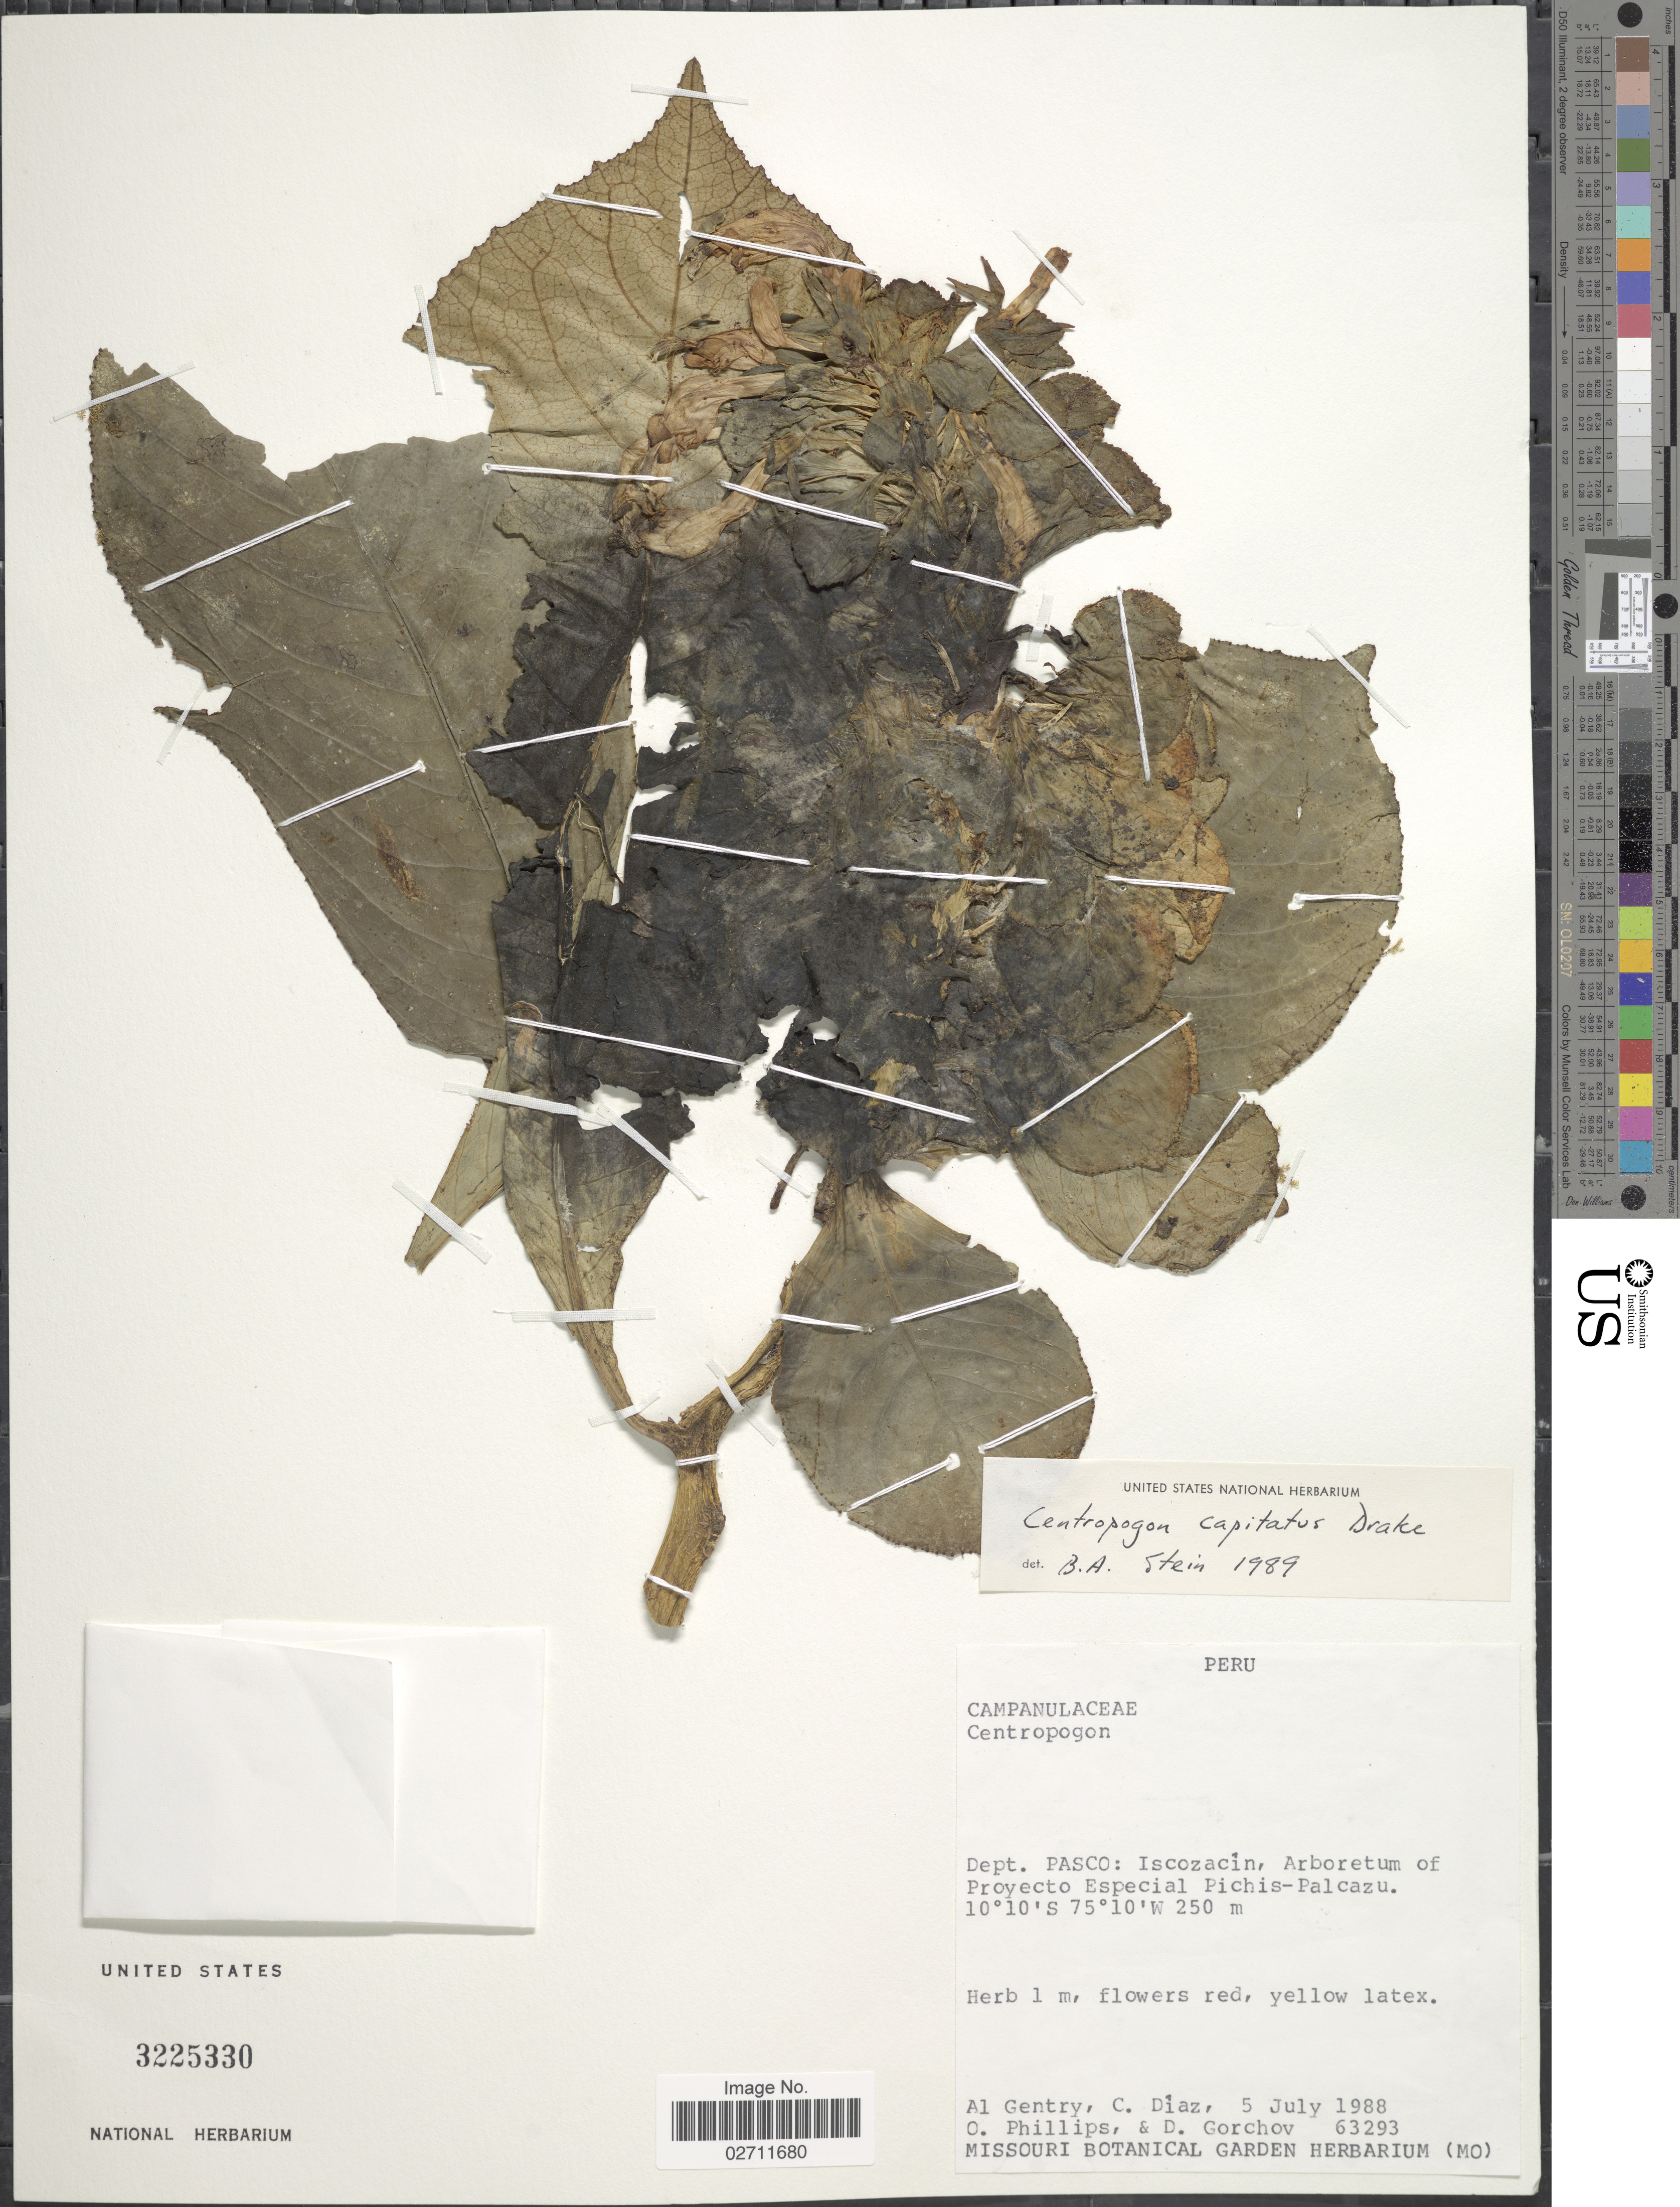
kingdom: Plantae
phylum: Tracheophyta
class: Magnoliopsida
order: Asterales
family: Campanulaceae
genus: Centropogon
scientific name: Centropogon capitatus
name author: Drake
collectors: A. H. Gentry, C. Díaz, O. Phillips & D. Gorchov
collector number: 63293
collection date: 1988-07-05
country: Peru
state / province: Pasco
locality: Iscozacin, Arboretum of Proyecto Especial Pichis-Palcazu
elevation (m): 250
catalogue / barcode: US 3225330